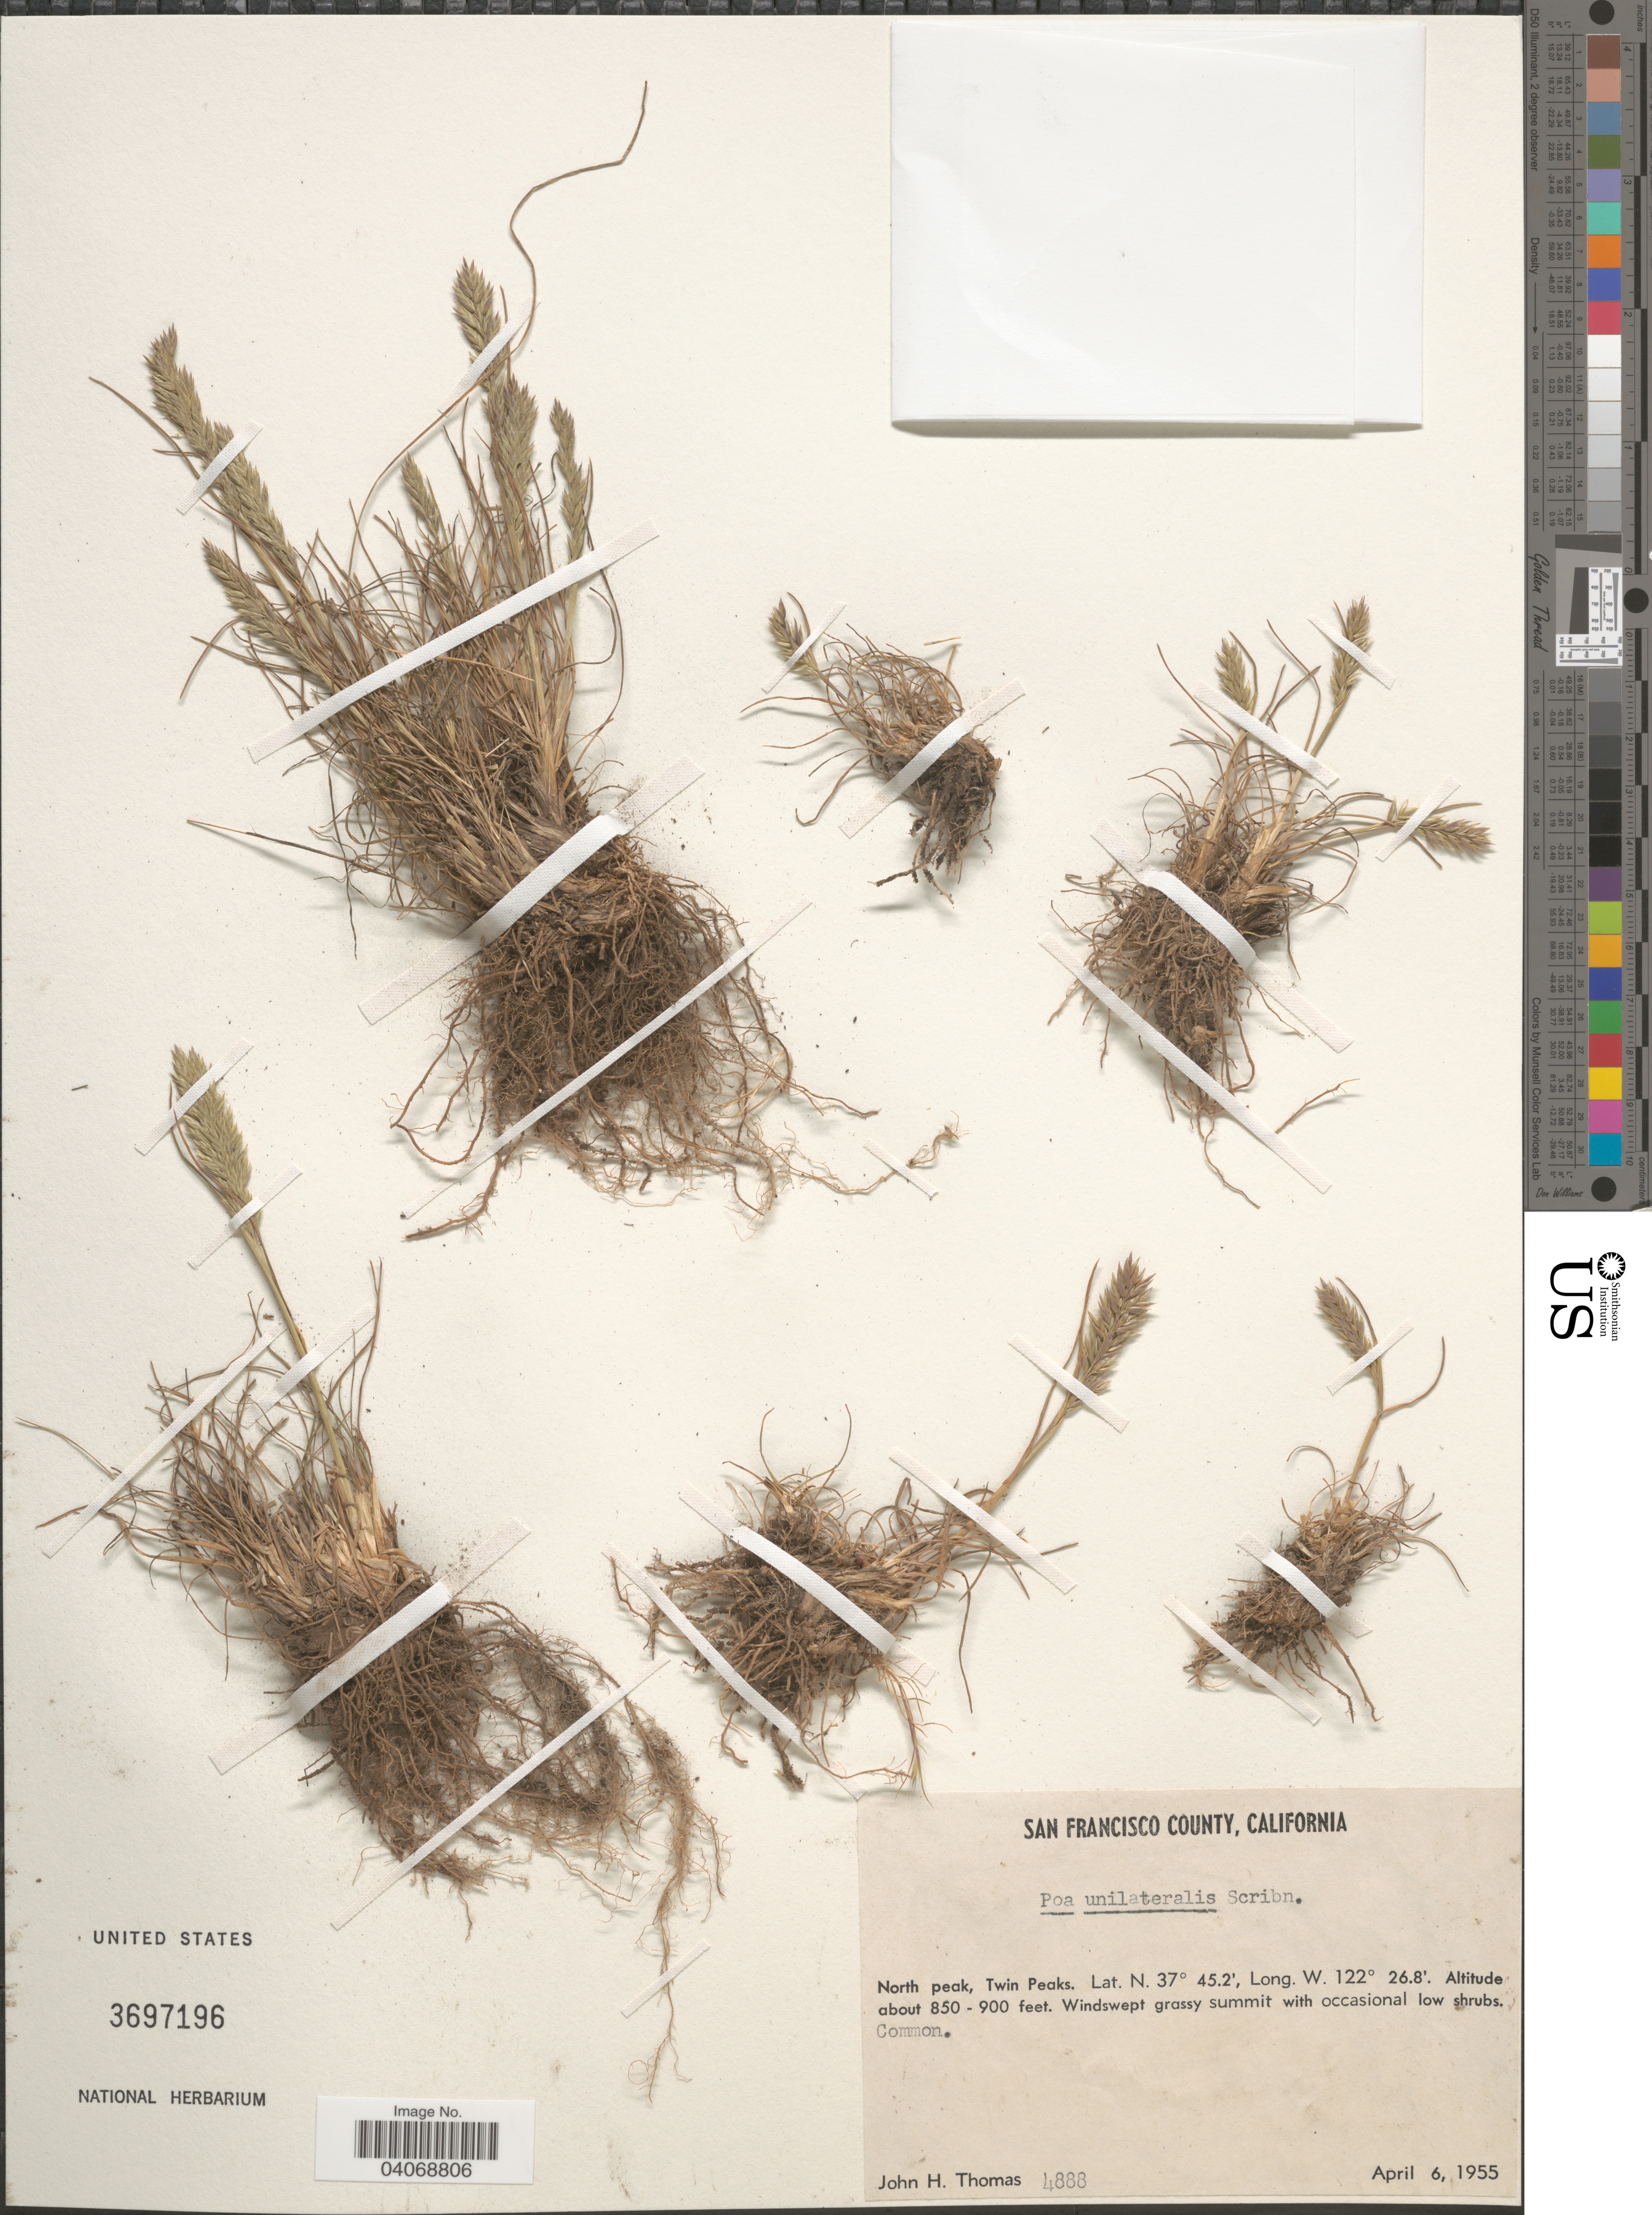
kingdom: Plantae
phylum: Tracheophyta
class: Liliopsida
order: Poales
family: Poaceae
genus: Poa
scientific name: Poa unilateralis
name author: Scribn. ex Vasey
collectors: J. H. Thomas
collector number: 4888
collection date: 1955-04-06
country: United States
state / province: California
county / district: San Francisco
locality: San Francisco County. North peak, Twin Peaks.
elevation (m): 259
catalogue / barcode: US 3697196